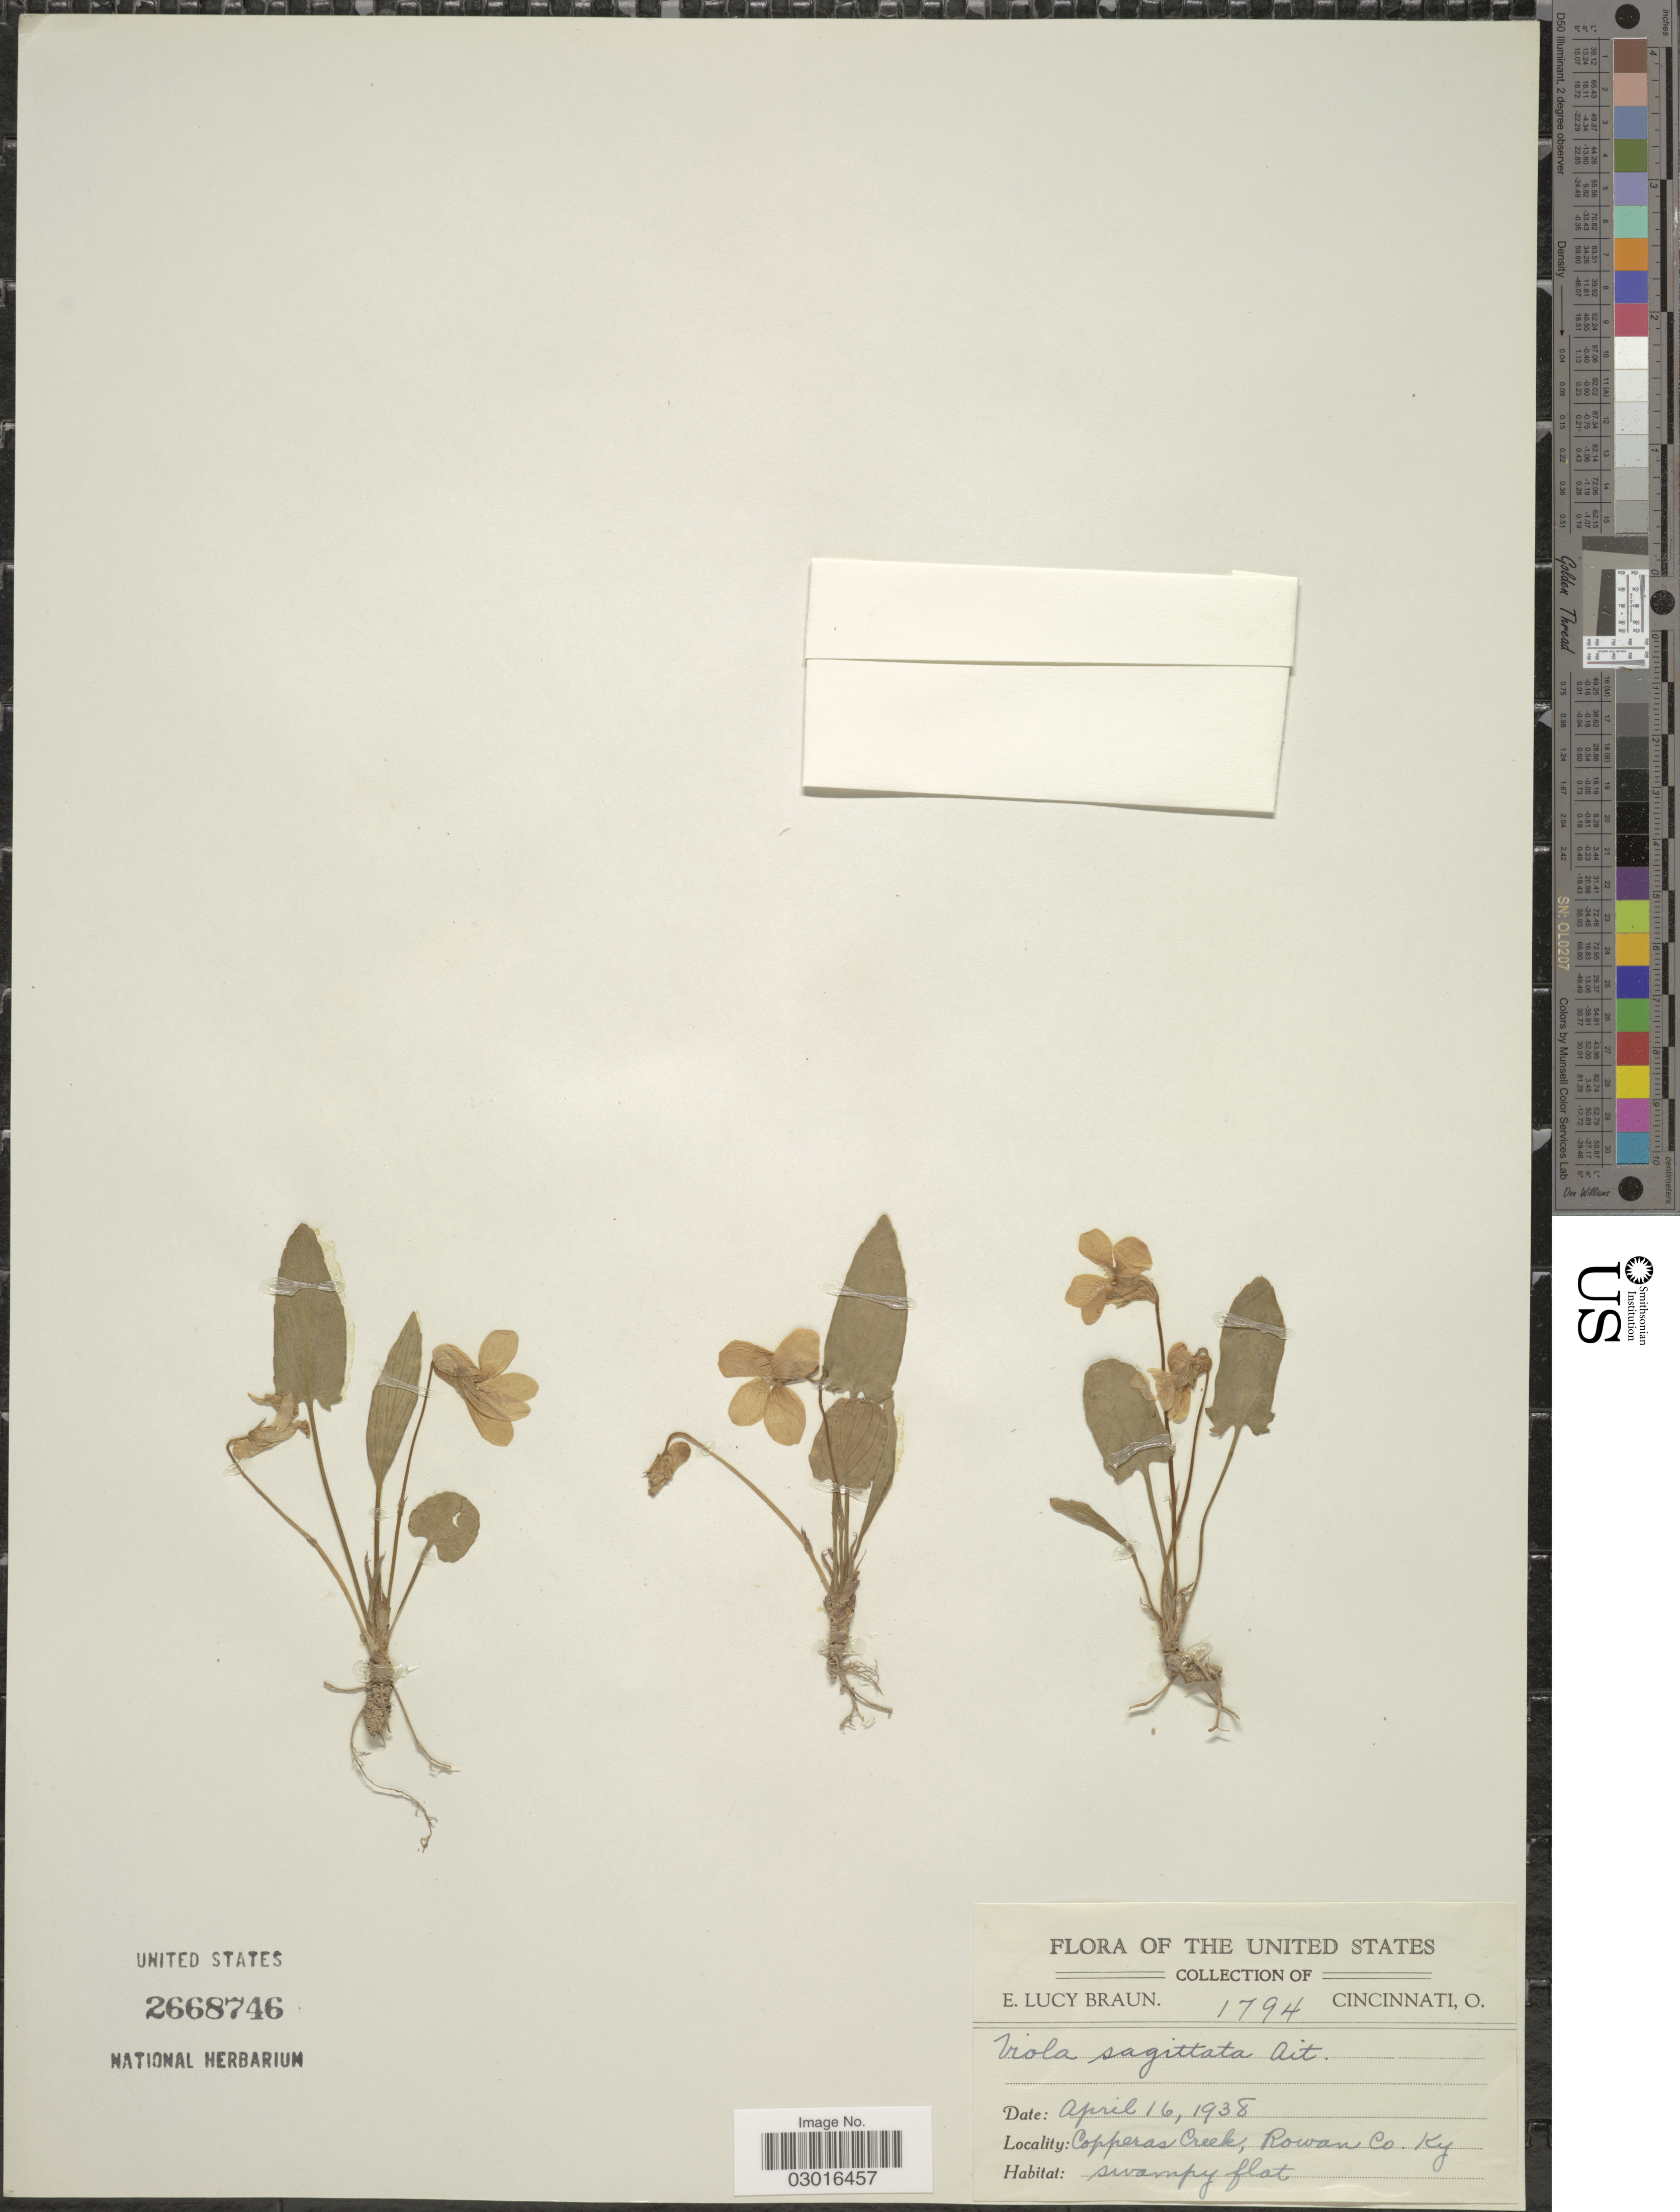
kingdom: Plantae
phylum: Tracheophyta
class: Magnoliopsida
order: Malpighiales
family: Violaceae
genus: Viola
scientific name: Viola sagittata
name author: Aiton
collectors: E. L. Braun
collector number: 1794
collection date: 1938-04-16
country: United States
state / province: Kentucky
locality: Copperas Creek, Rowan Co. Ky.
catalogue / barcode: US 2668746